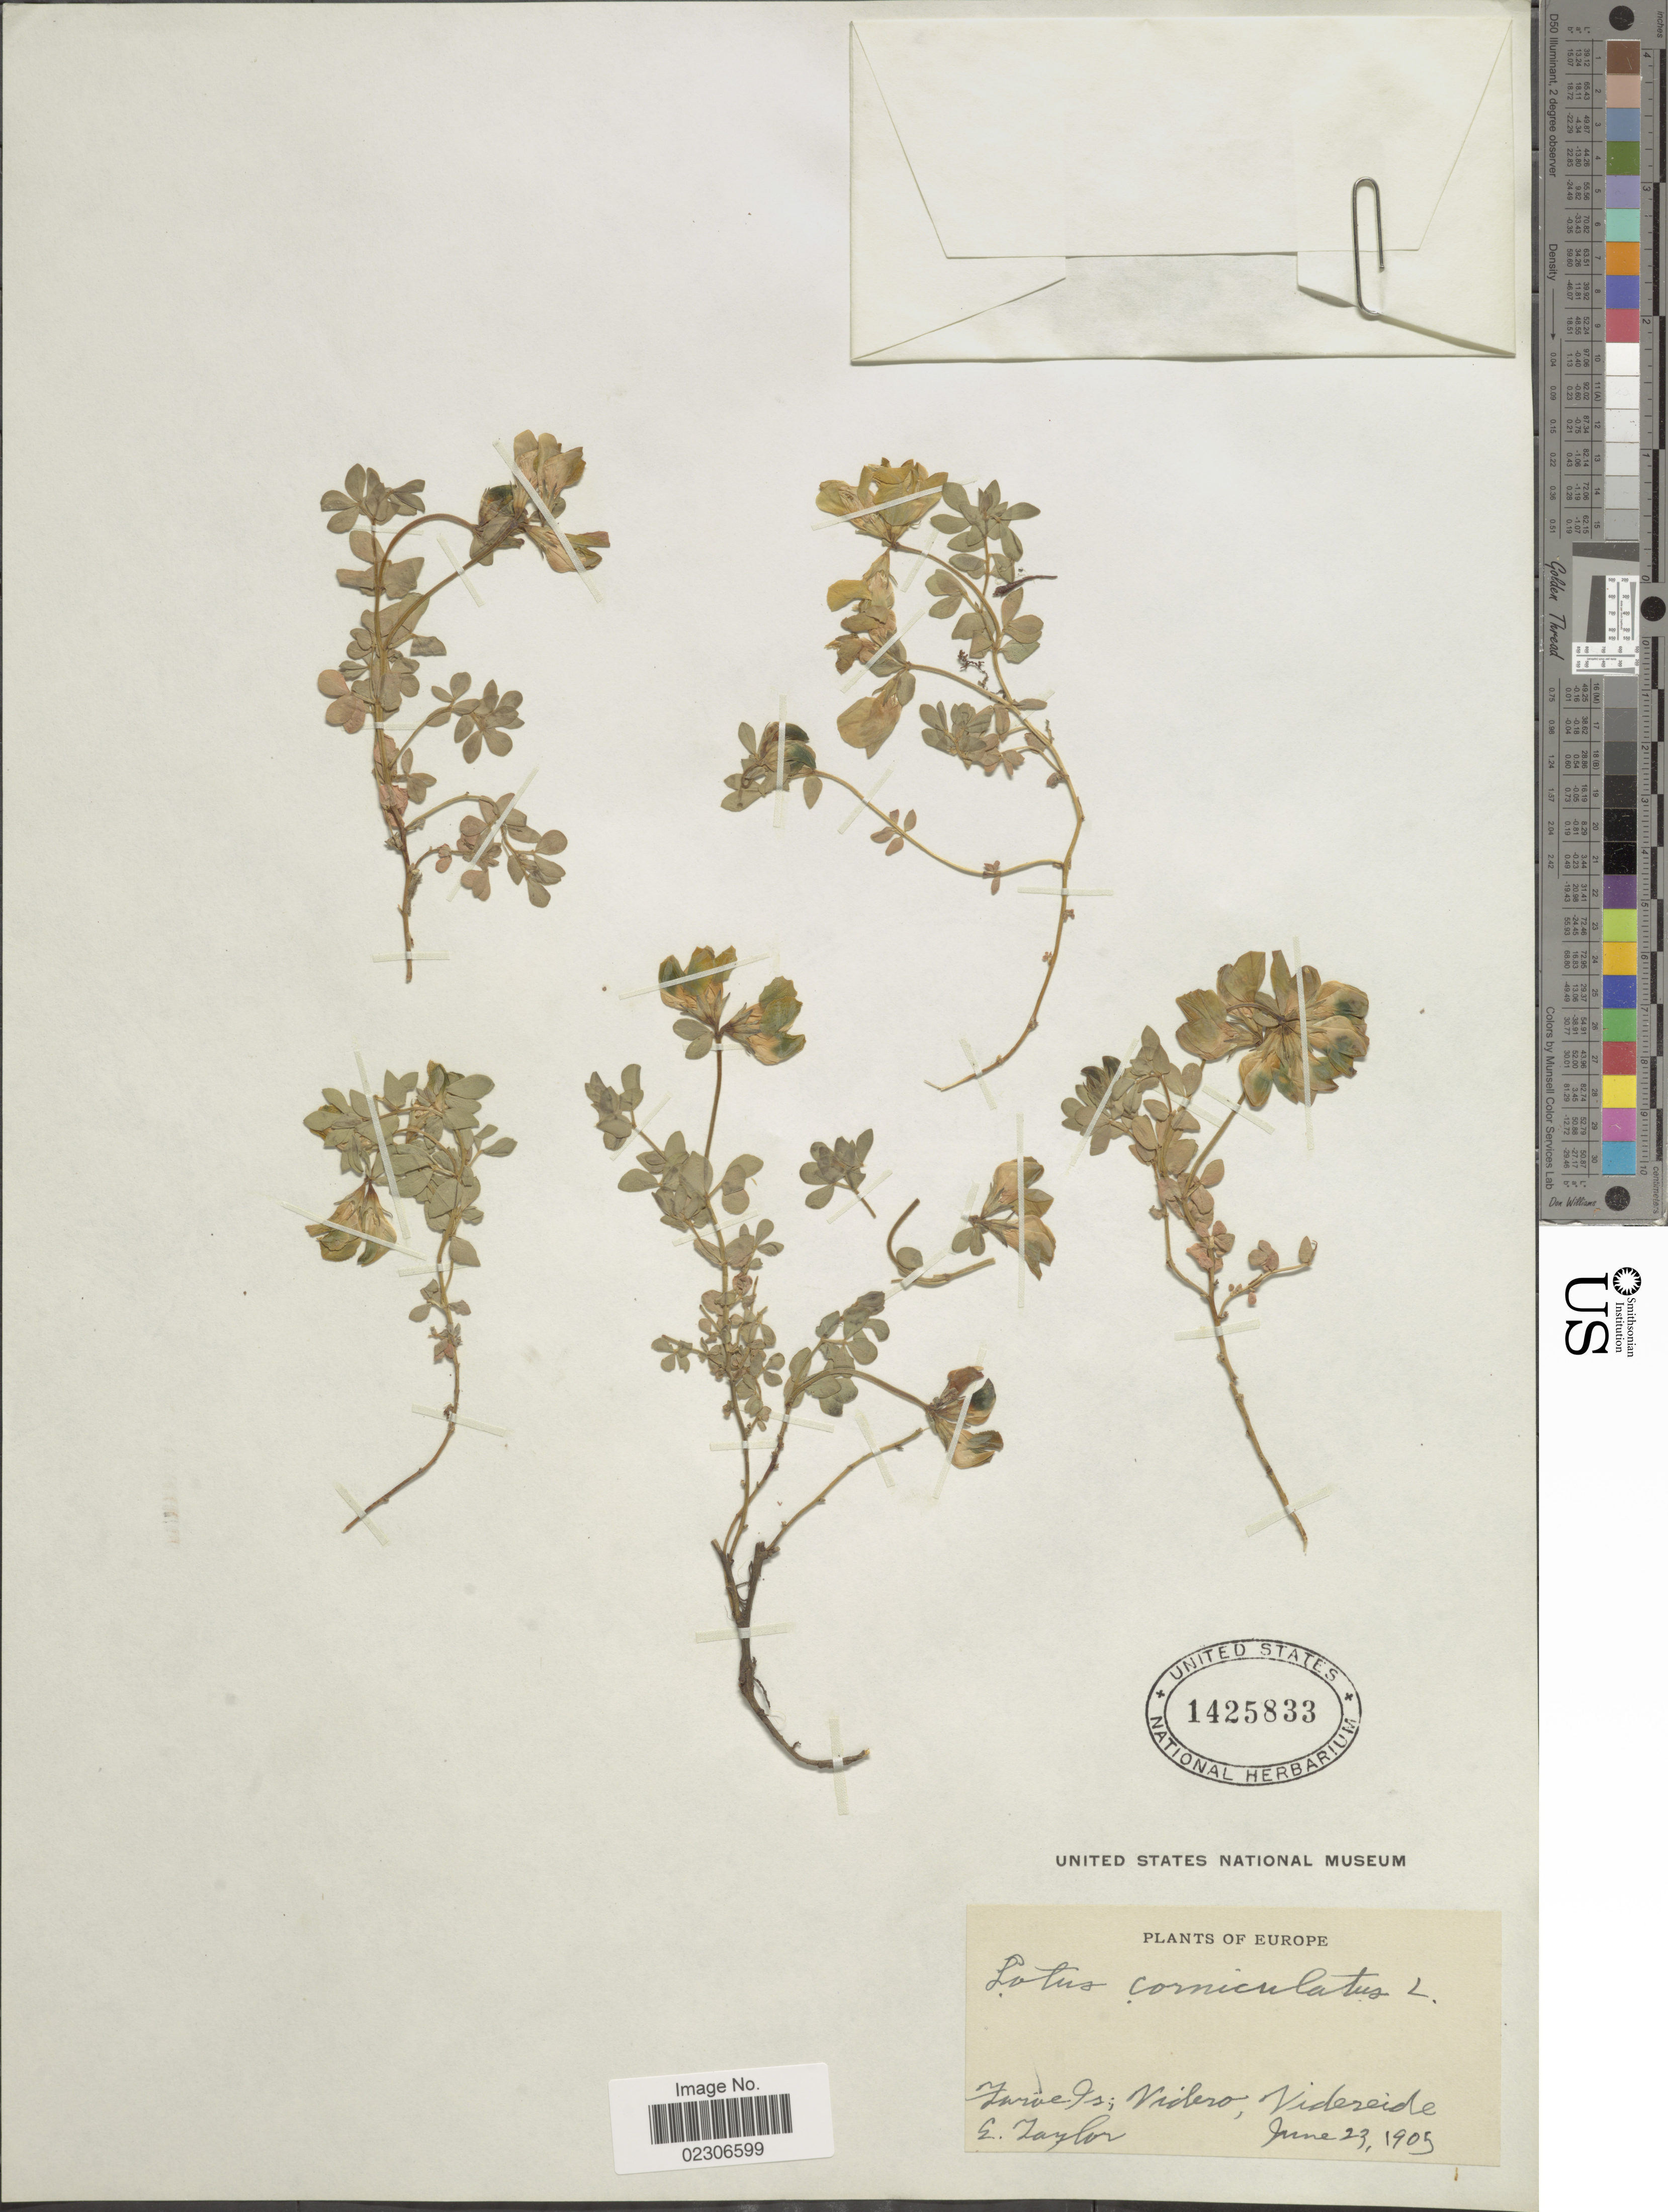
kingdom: Plantae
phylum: Tracheophyta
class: Magnoliopsida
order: Fabales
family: Fabaceae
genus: Lotus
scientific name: Lotus corniculatus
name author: L.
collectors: E. Taylor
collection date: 1905-06-23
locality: Faröe Is.; Videro, Videreide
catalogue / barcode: US 1425833